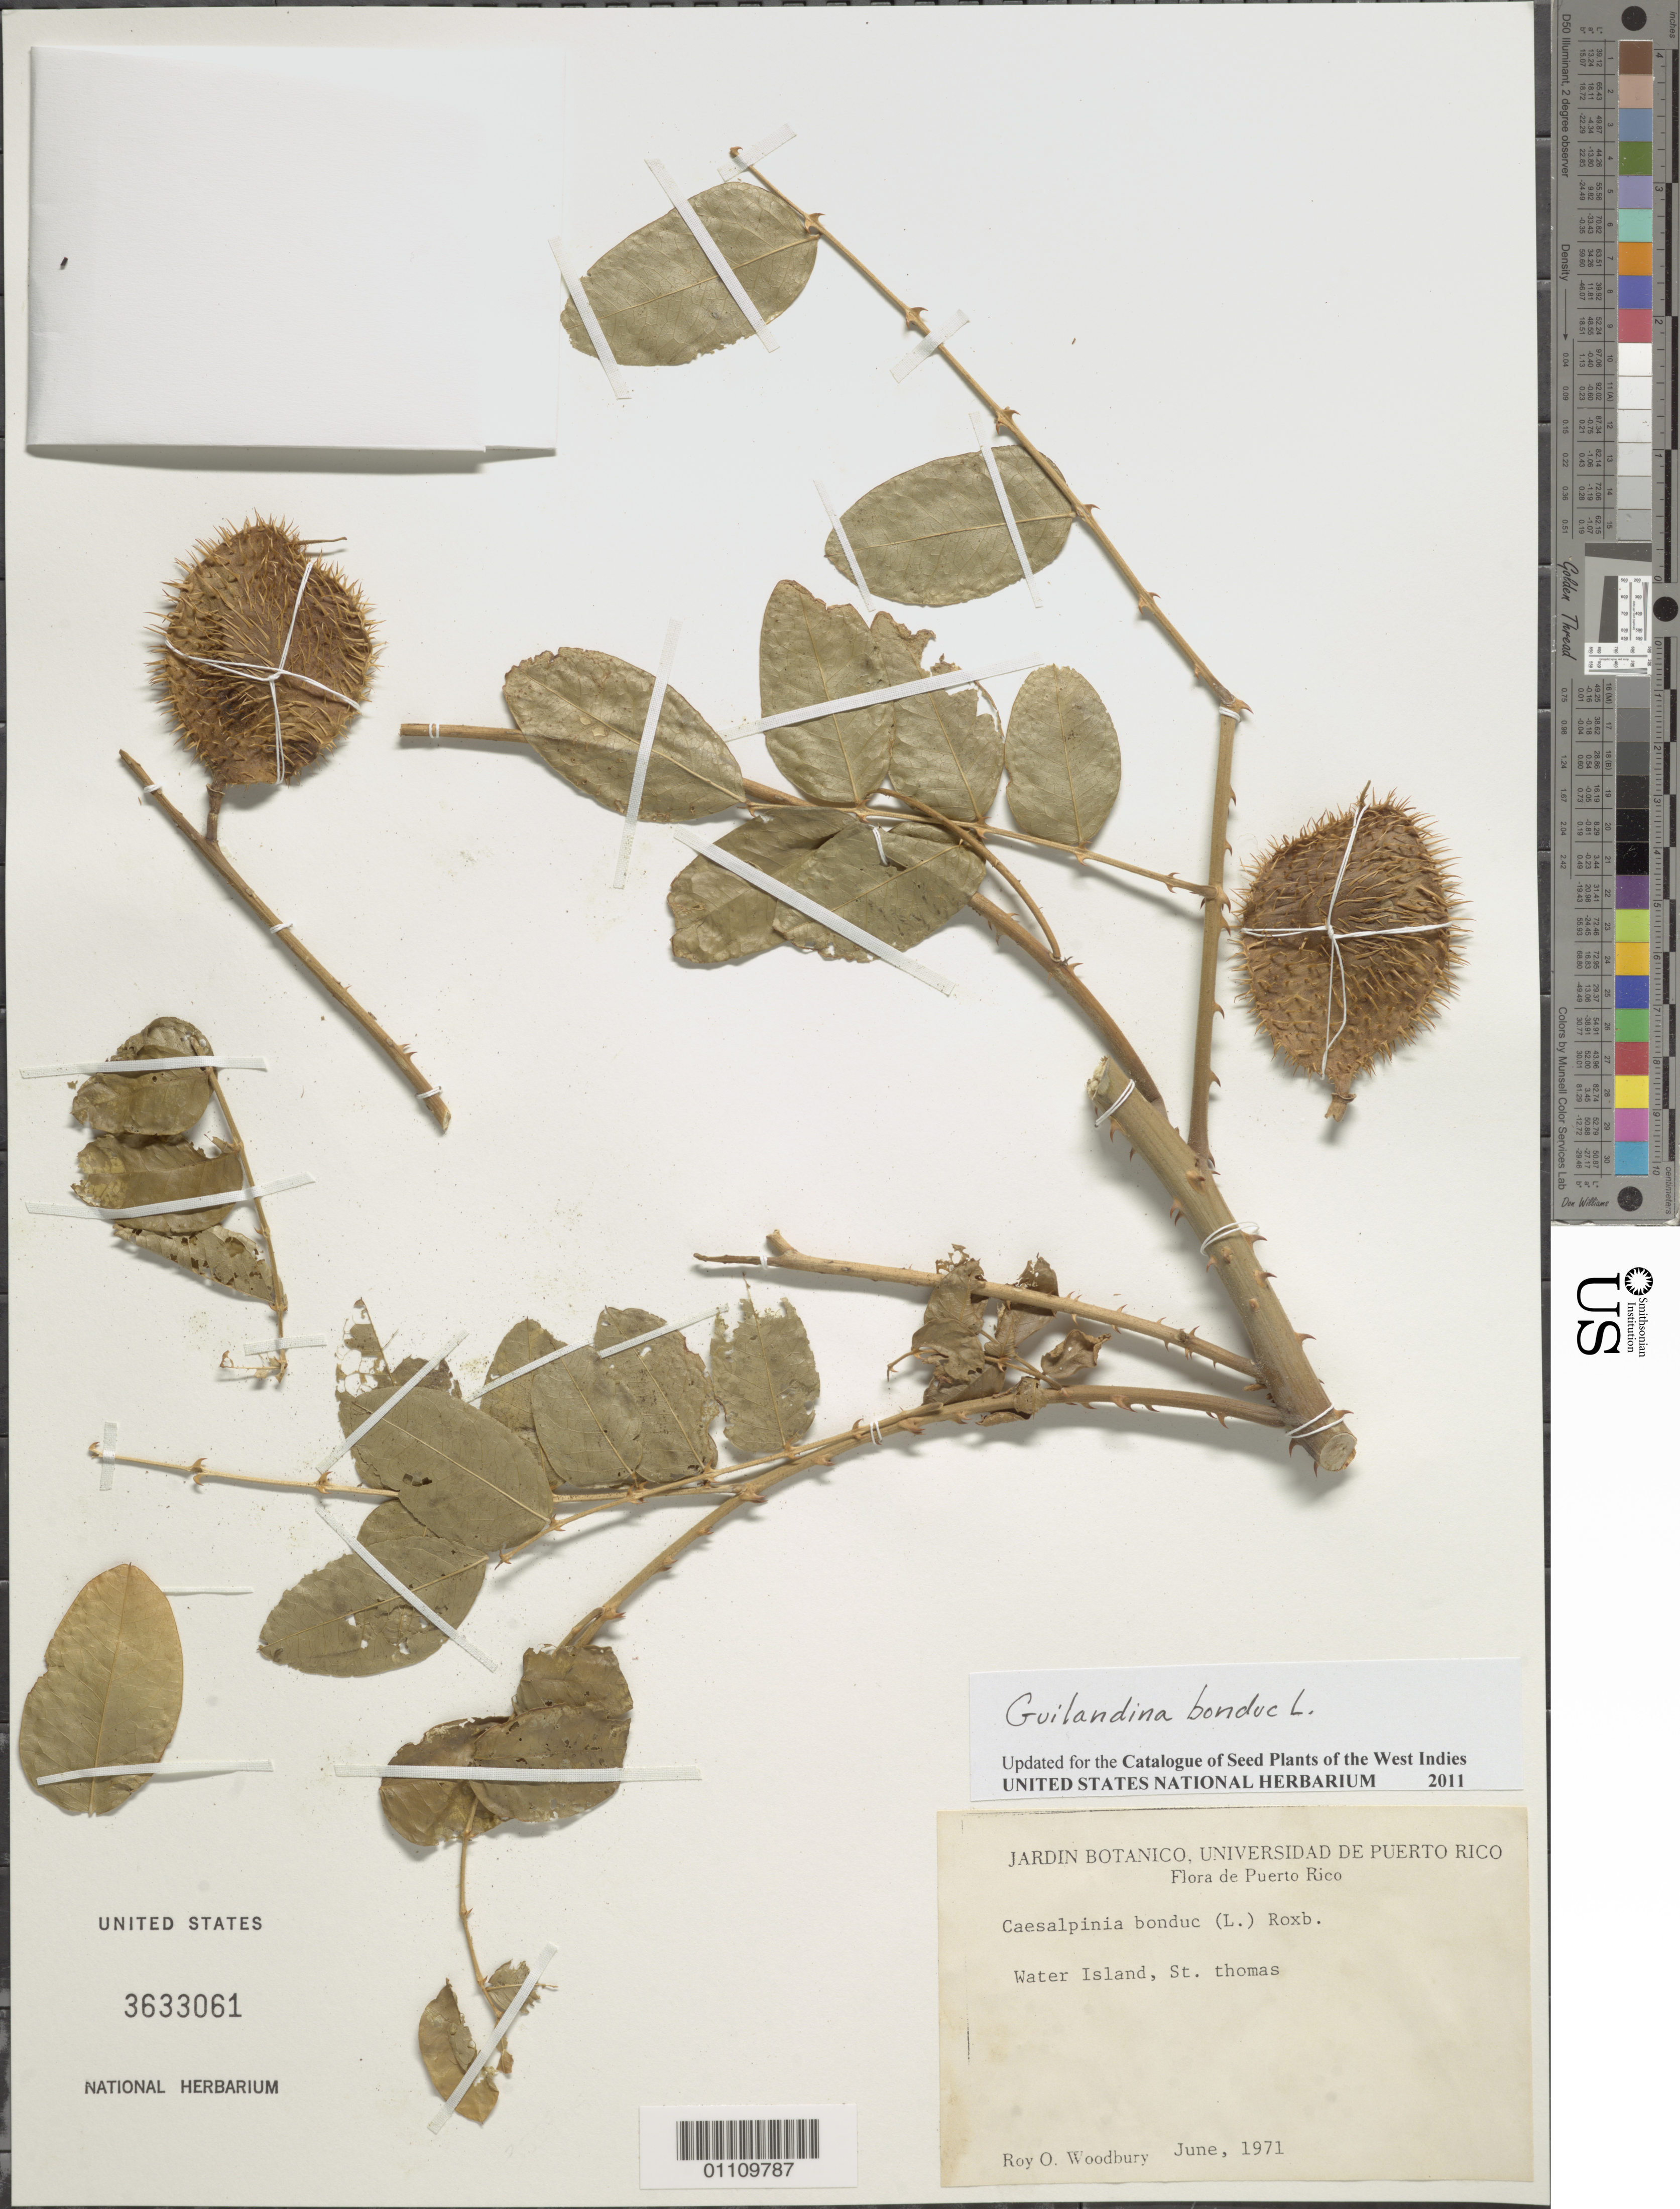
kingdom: Plantae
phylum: Tracheophyta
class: Magnoliopsida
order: Fabales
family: Fabaceae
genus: Guilandina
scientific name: Guilandina bonduc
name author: L.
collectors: R. O. Woodbury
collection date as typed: Jun 1971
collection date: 1971-06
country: U.S. Virgin Islands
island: Water I.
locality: St. Thomas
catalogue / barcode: US 3633061